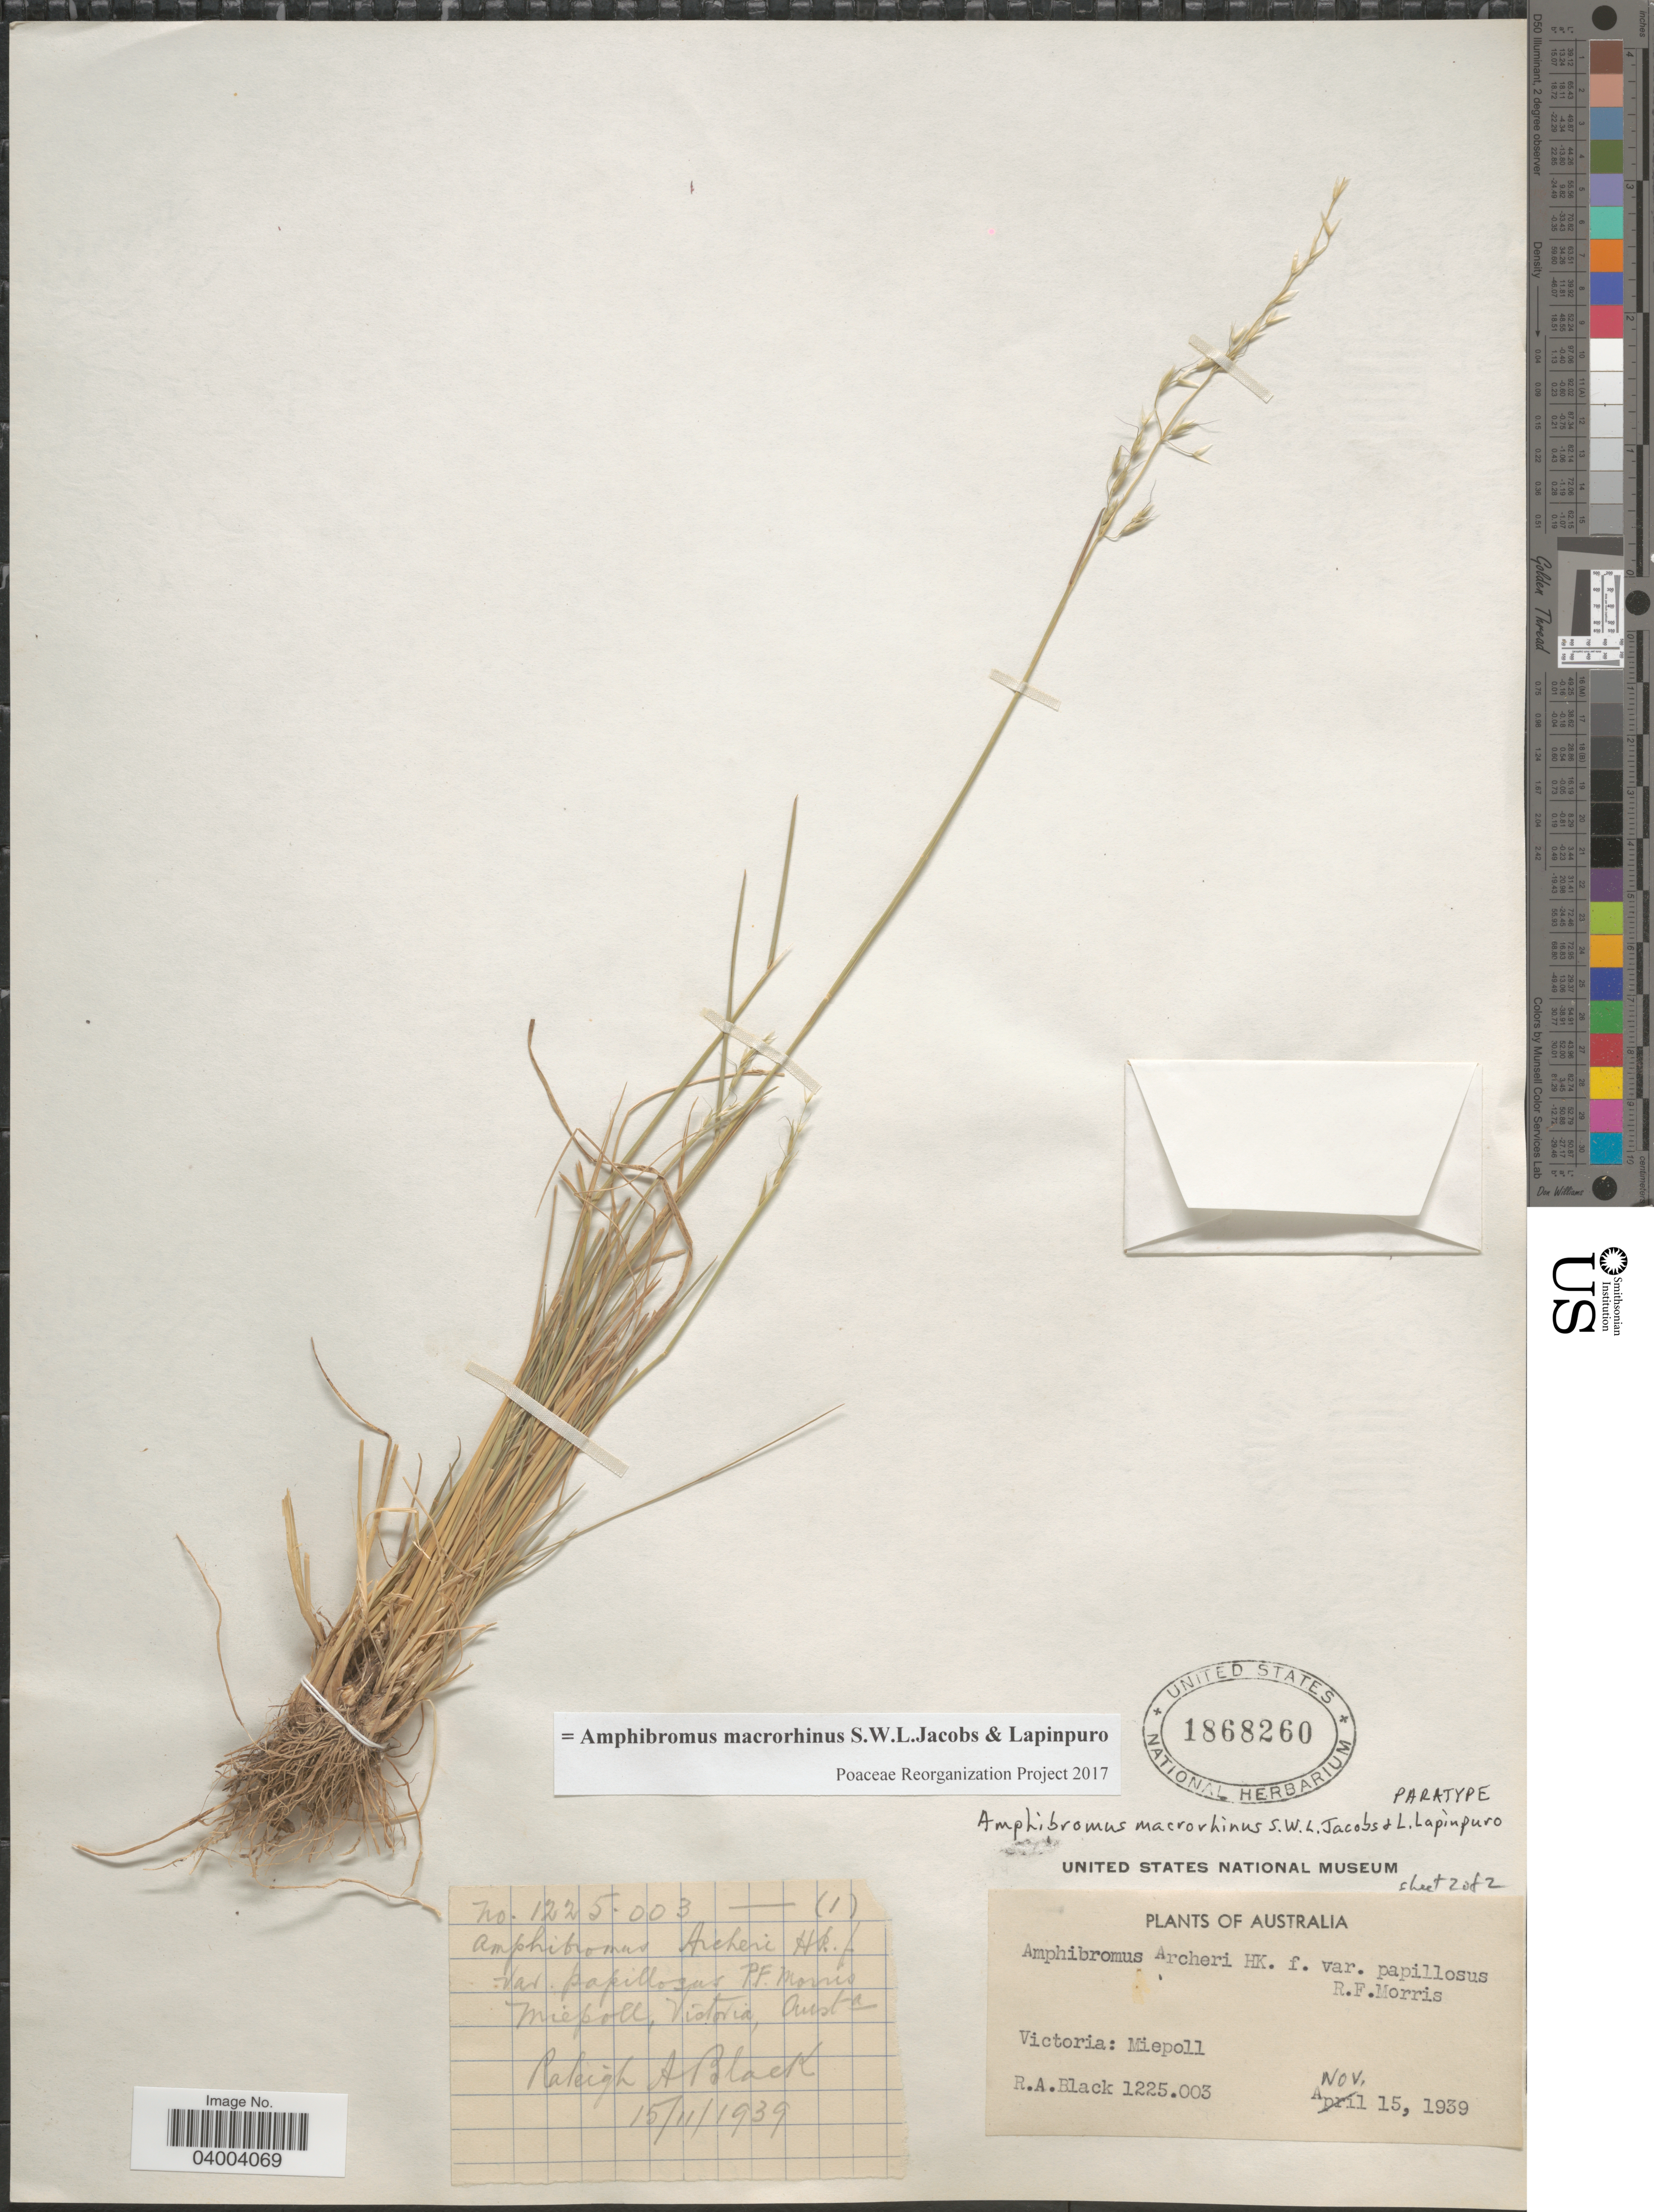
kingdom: Plantae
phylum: Tracheophyta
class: Liliopsida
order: Poales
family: Poaceae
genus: Amphibromus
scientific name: Amphibromus macrorhinus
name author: S.W.L. Jacobs & Lapinpuro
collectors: R. A. Black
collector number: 1225.003/1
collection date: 1939-11-15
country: Australia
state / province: Victoria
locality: Miepoll, Victoria, Austa.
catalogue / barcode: US 1868260